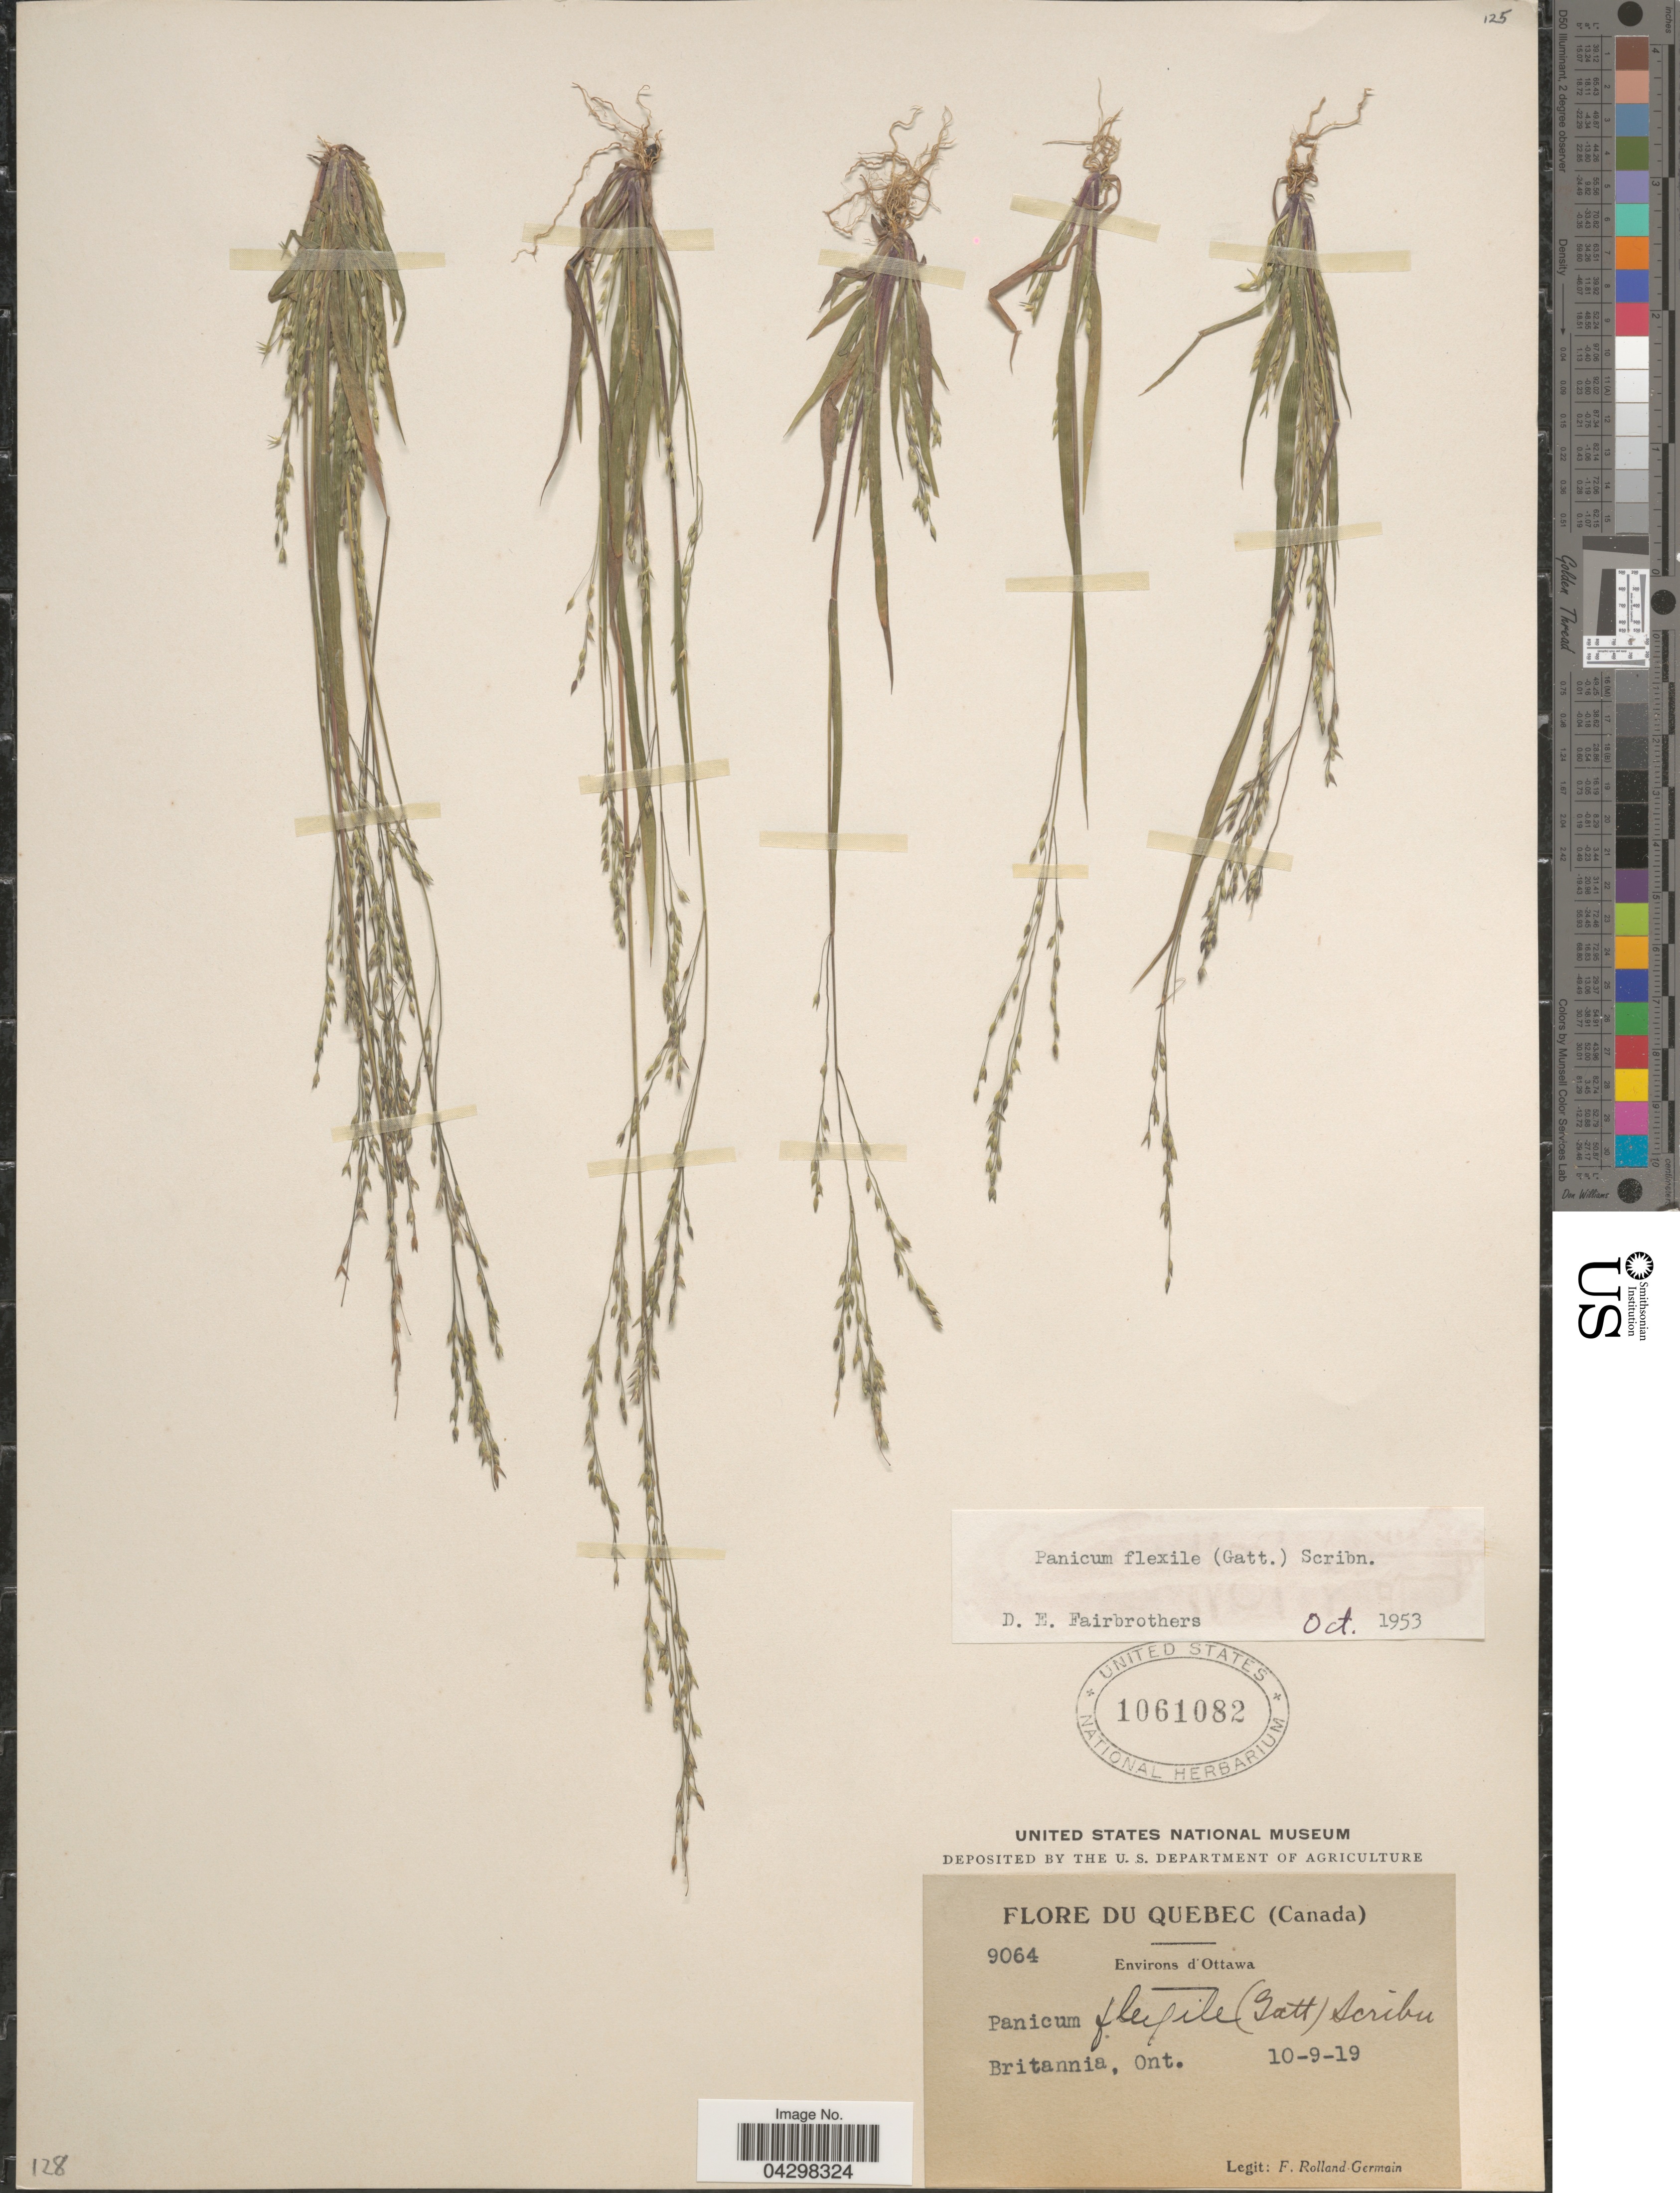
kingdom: Plantae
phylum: Tracheophyta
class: Liliopsida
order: Poales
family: Poaceae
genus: Panicum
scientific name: Panicum flexile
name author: (Gatt.) Scribn.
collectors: Rolland-Germain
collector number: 9064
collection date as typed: Transcribed d/m/y: 10/9/19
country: Canada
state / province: Quebec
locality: Environs d'Ottawa. Britannia, Ont.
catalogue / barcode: US 1061082